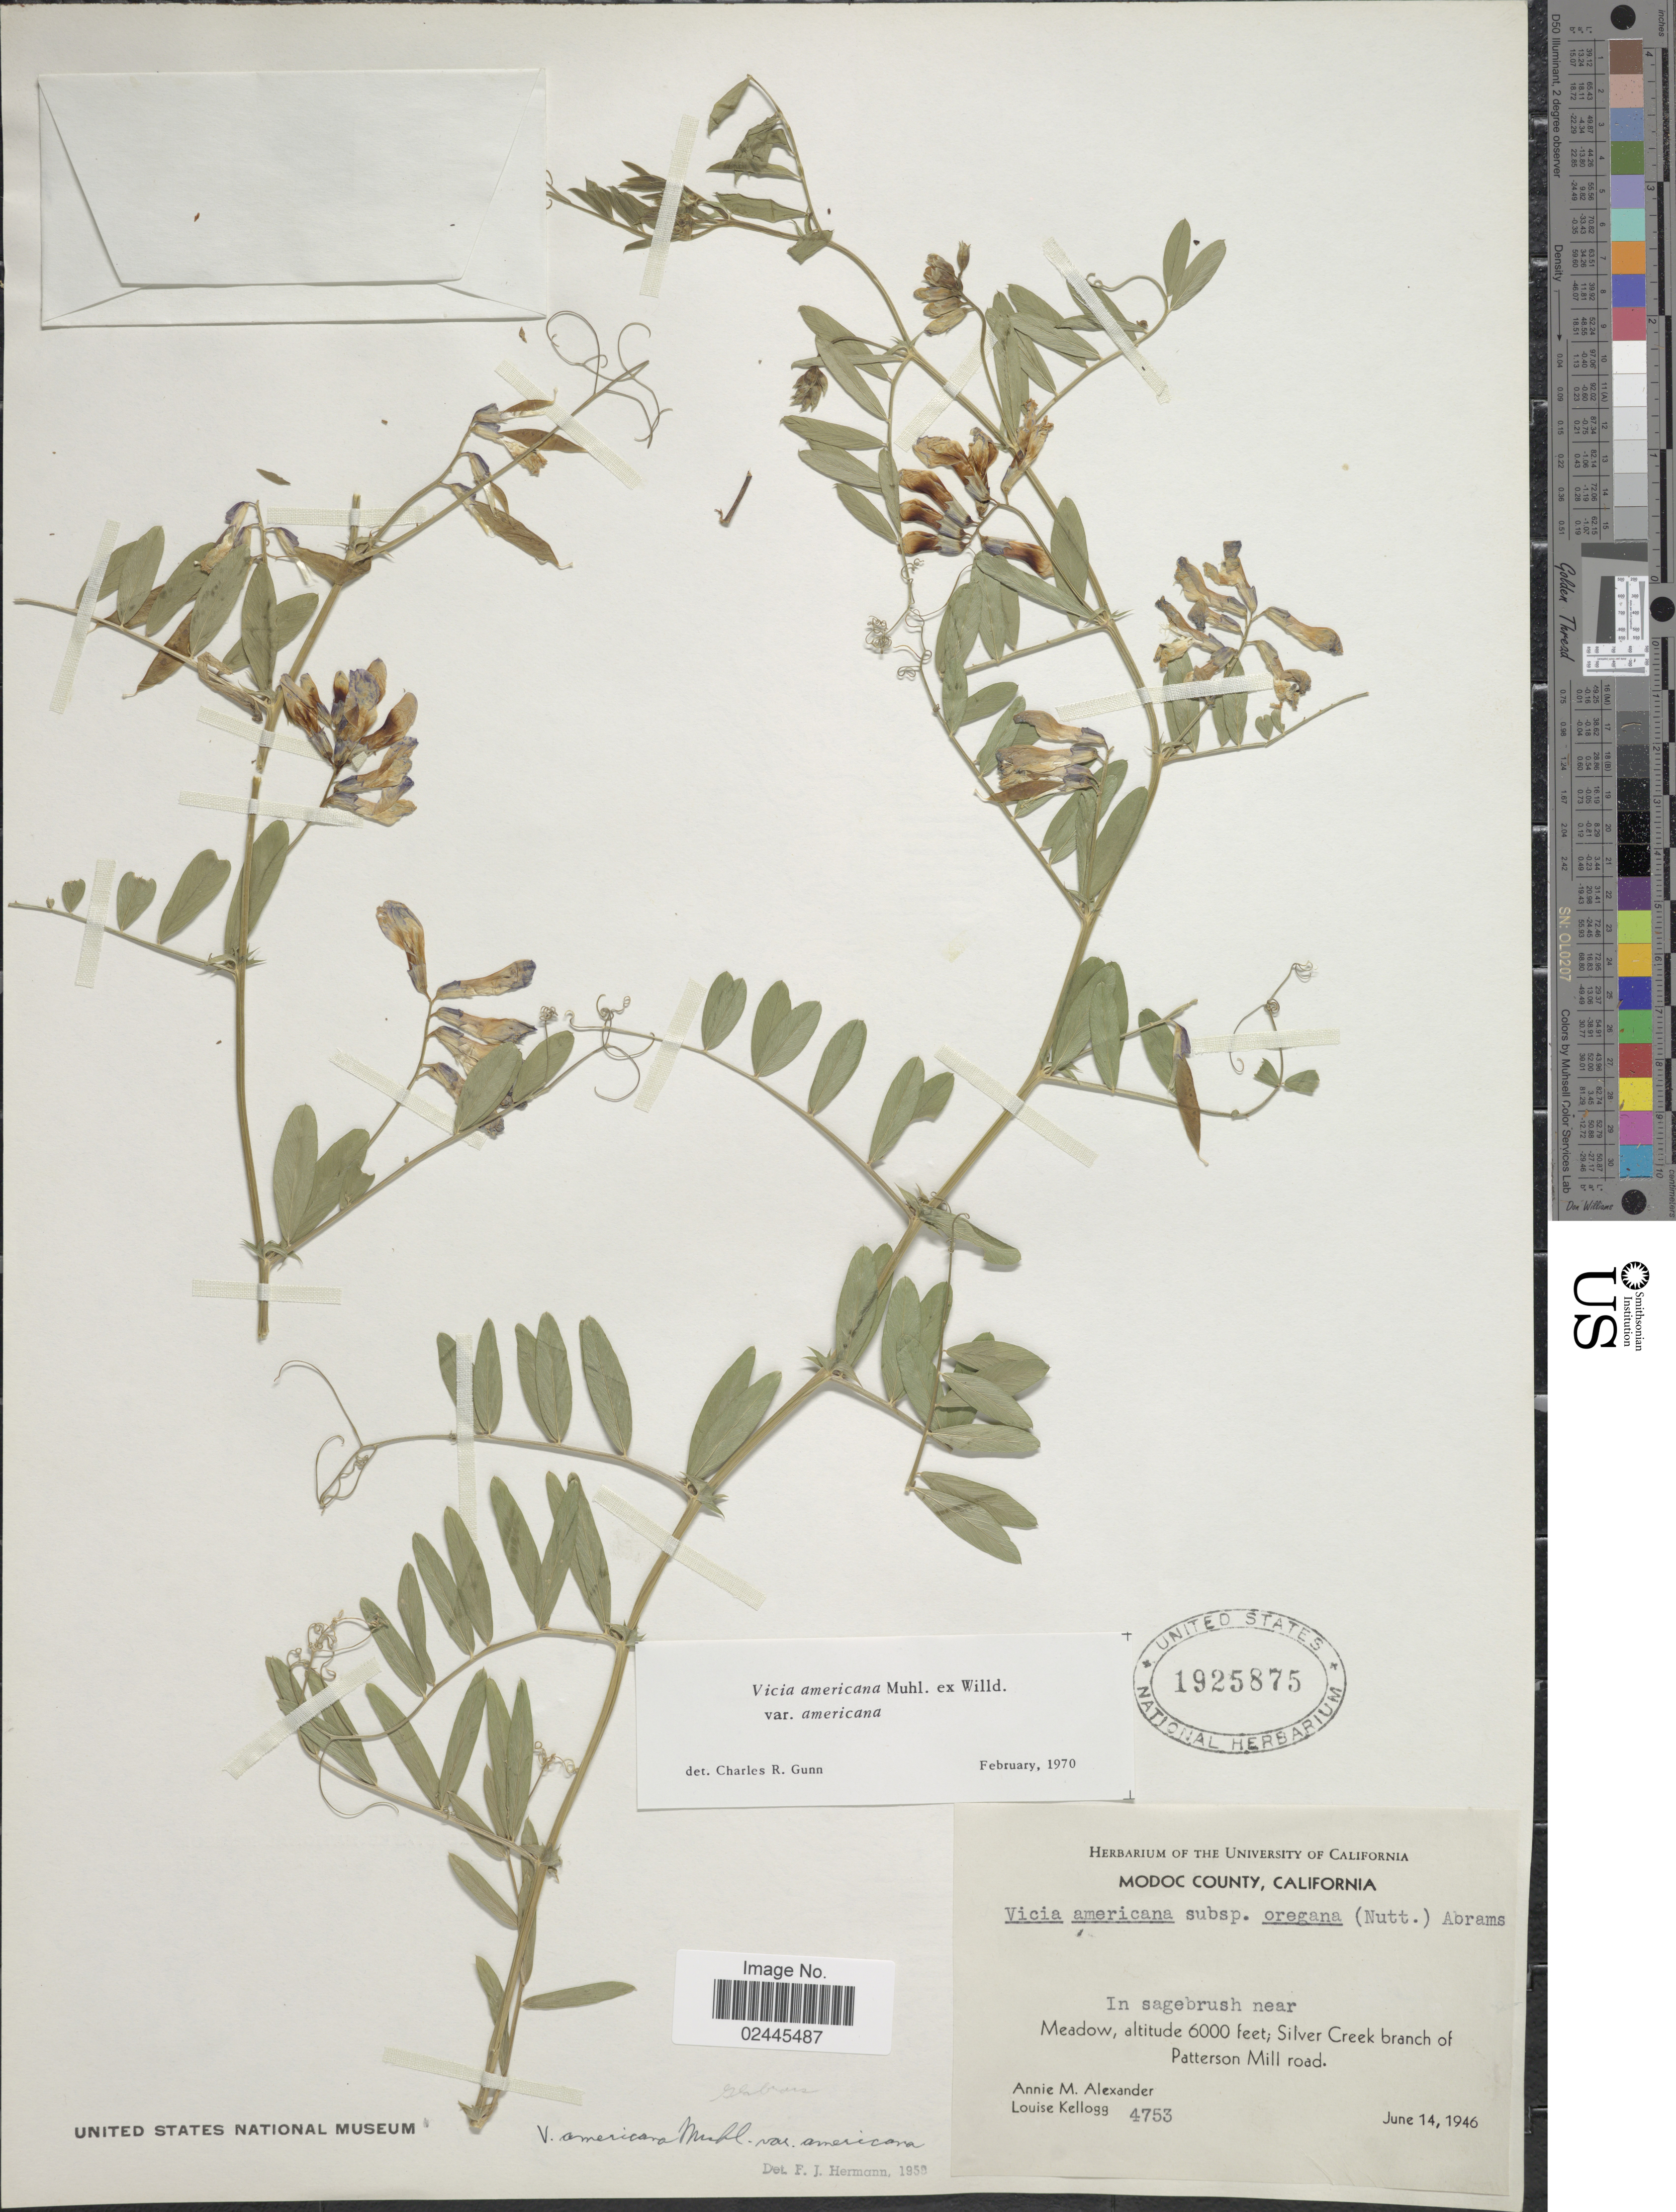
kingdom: Plantae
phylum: Tracheophyta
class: Magnoliopsida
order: Fabales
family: Fabaceae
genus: Vicia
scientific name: Vicia americana var. americana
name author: Muhl. ex Willd.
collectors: A. M. Alexander & L. Kellogg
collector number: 4753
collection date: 1946-06-14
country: United States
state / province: California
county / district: Modoc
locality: Modoc County, California. In sagebrush near Meadow, Silver Creek branch of Patterson Mill road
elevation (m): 1829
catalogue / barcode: US 1925875